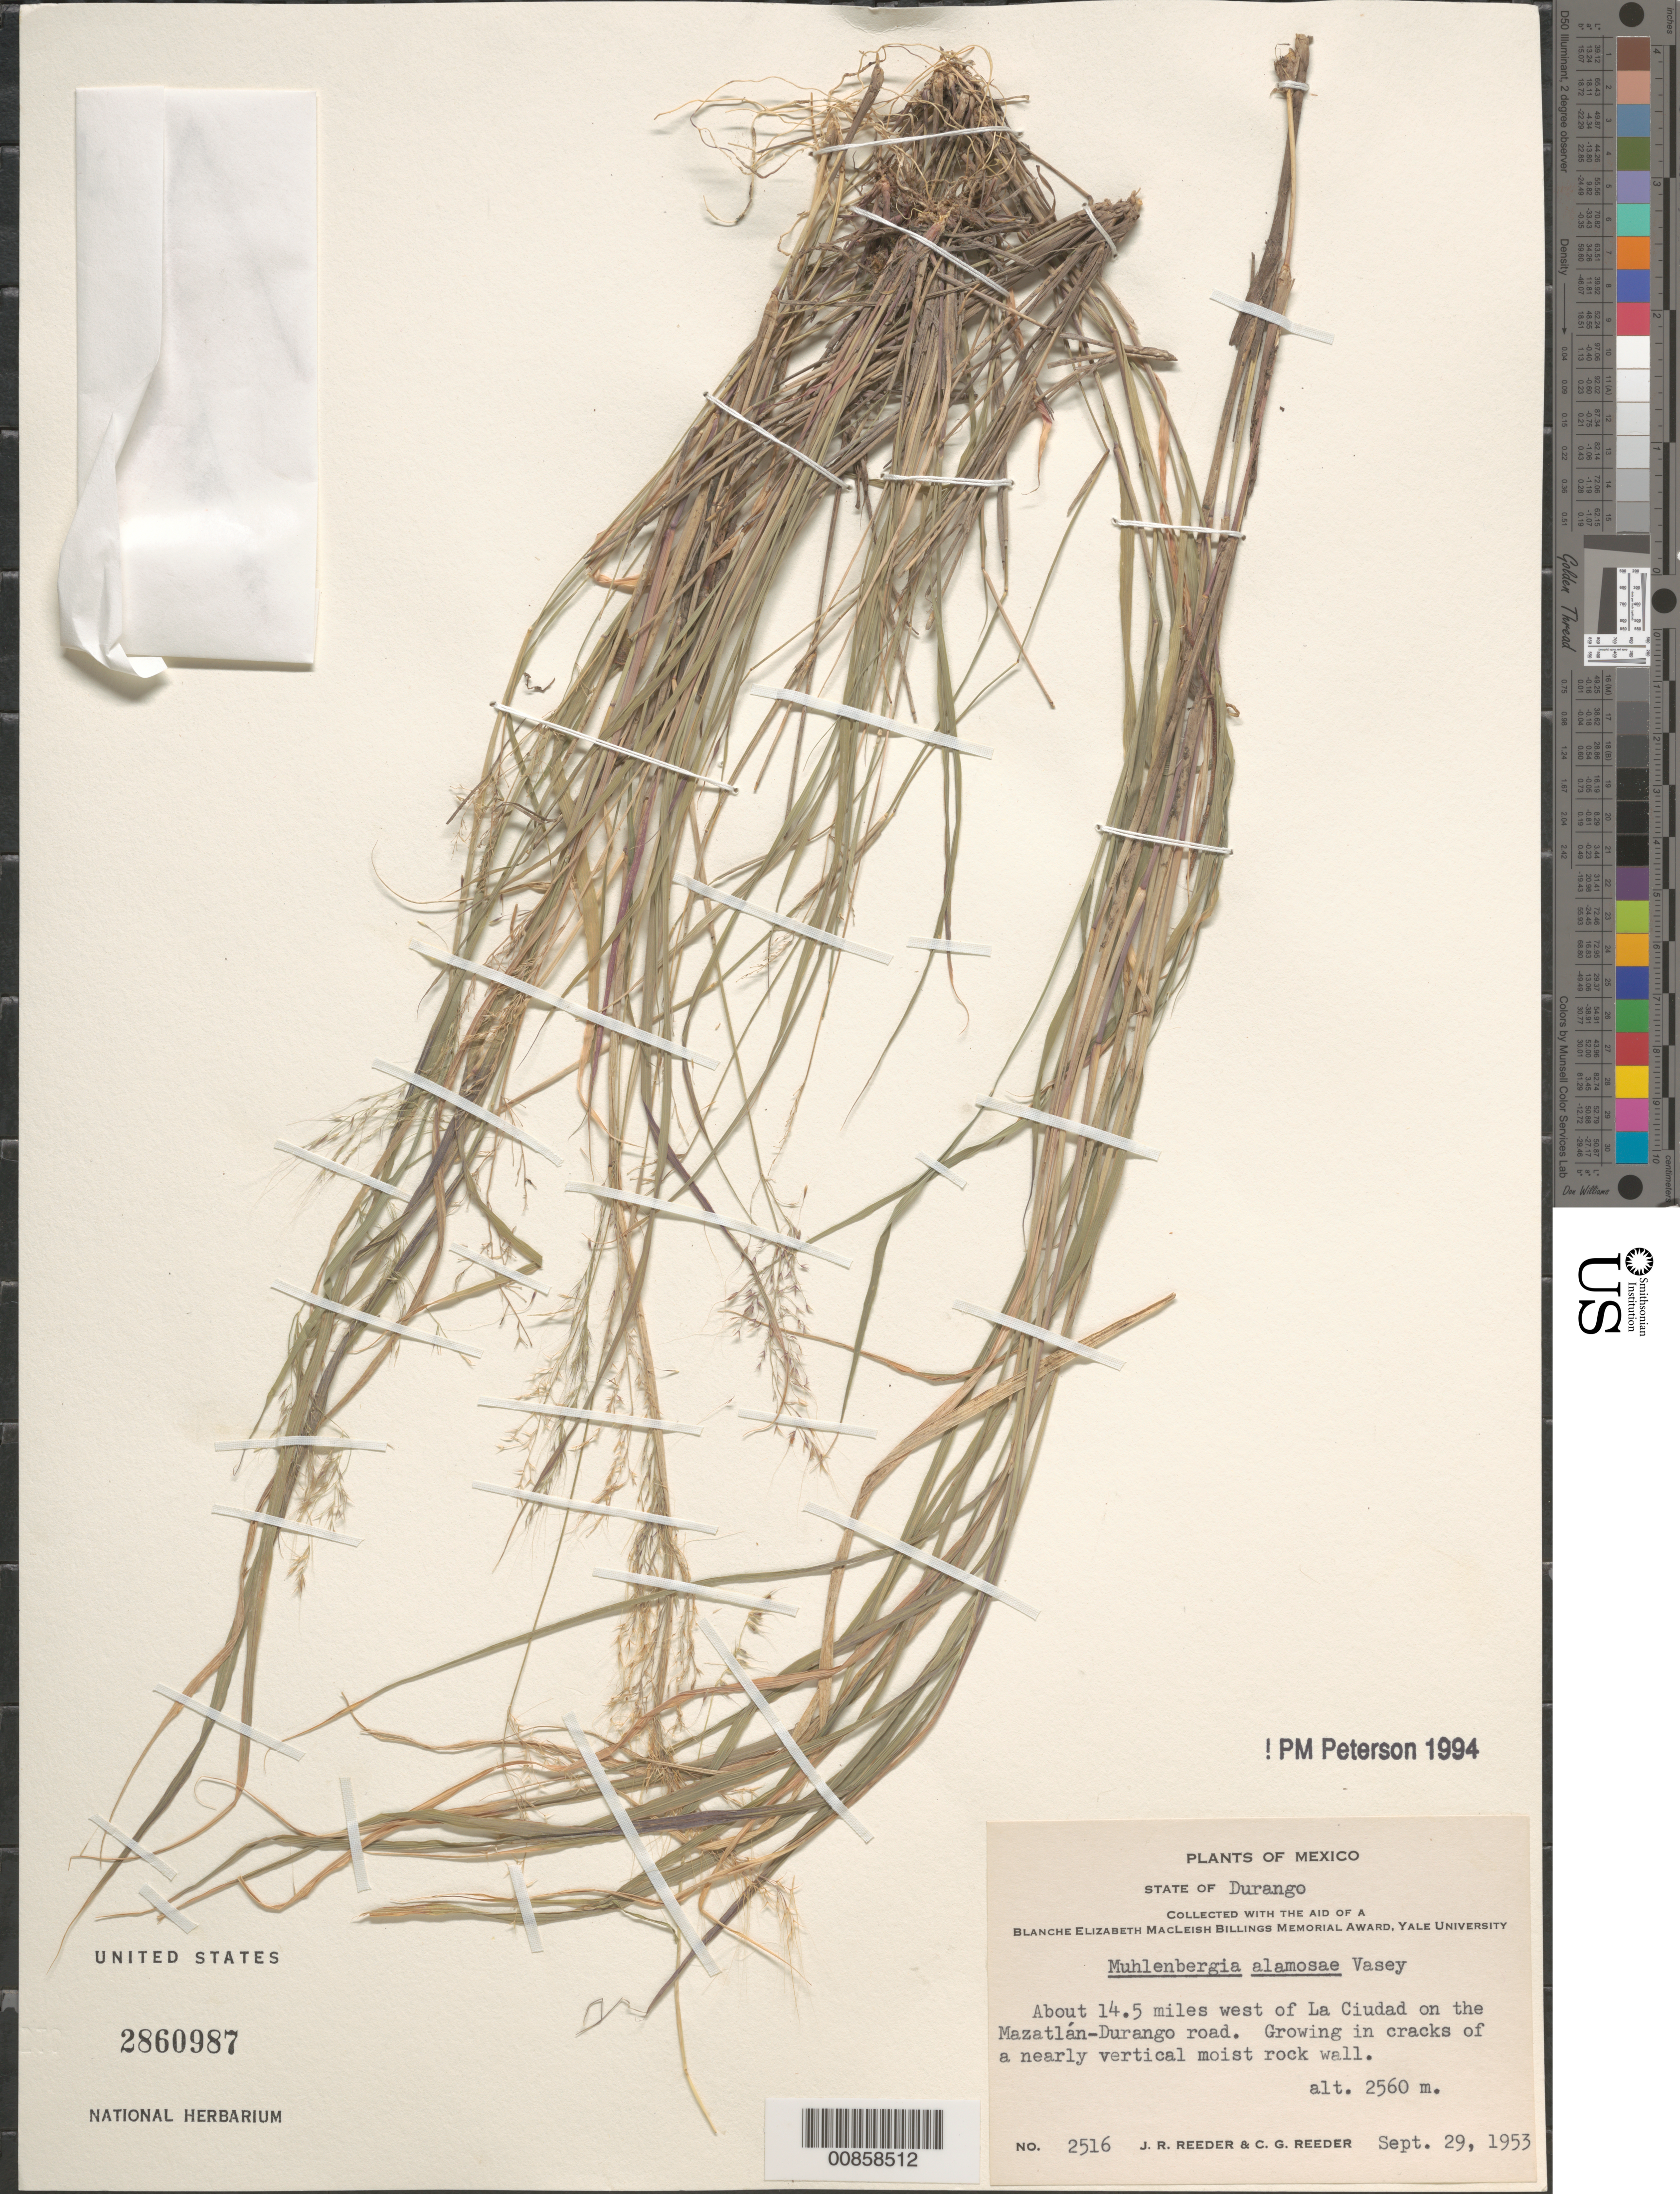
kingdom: Plantae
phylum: Tracheophyta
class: Liliopsida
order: Poales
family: Poaceae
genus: Muhlenbergia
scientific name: Muhlenbergia alamosae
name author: Vasey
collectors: C. G. Reeder & J. R. Reeder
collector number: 2516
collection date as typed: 29 Sep 1953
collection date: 1953-09-29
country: Mexico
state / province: Durango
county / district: Pueblo Nuevo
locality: About 14.5 mi W of La Ciudad on the Mazatlán-Durango road, mpio. Pueblo Nuevo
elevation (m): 2560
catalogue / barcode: US 2860987